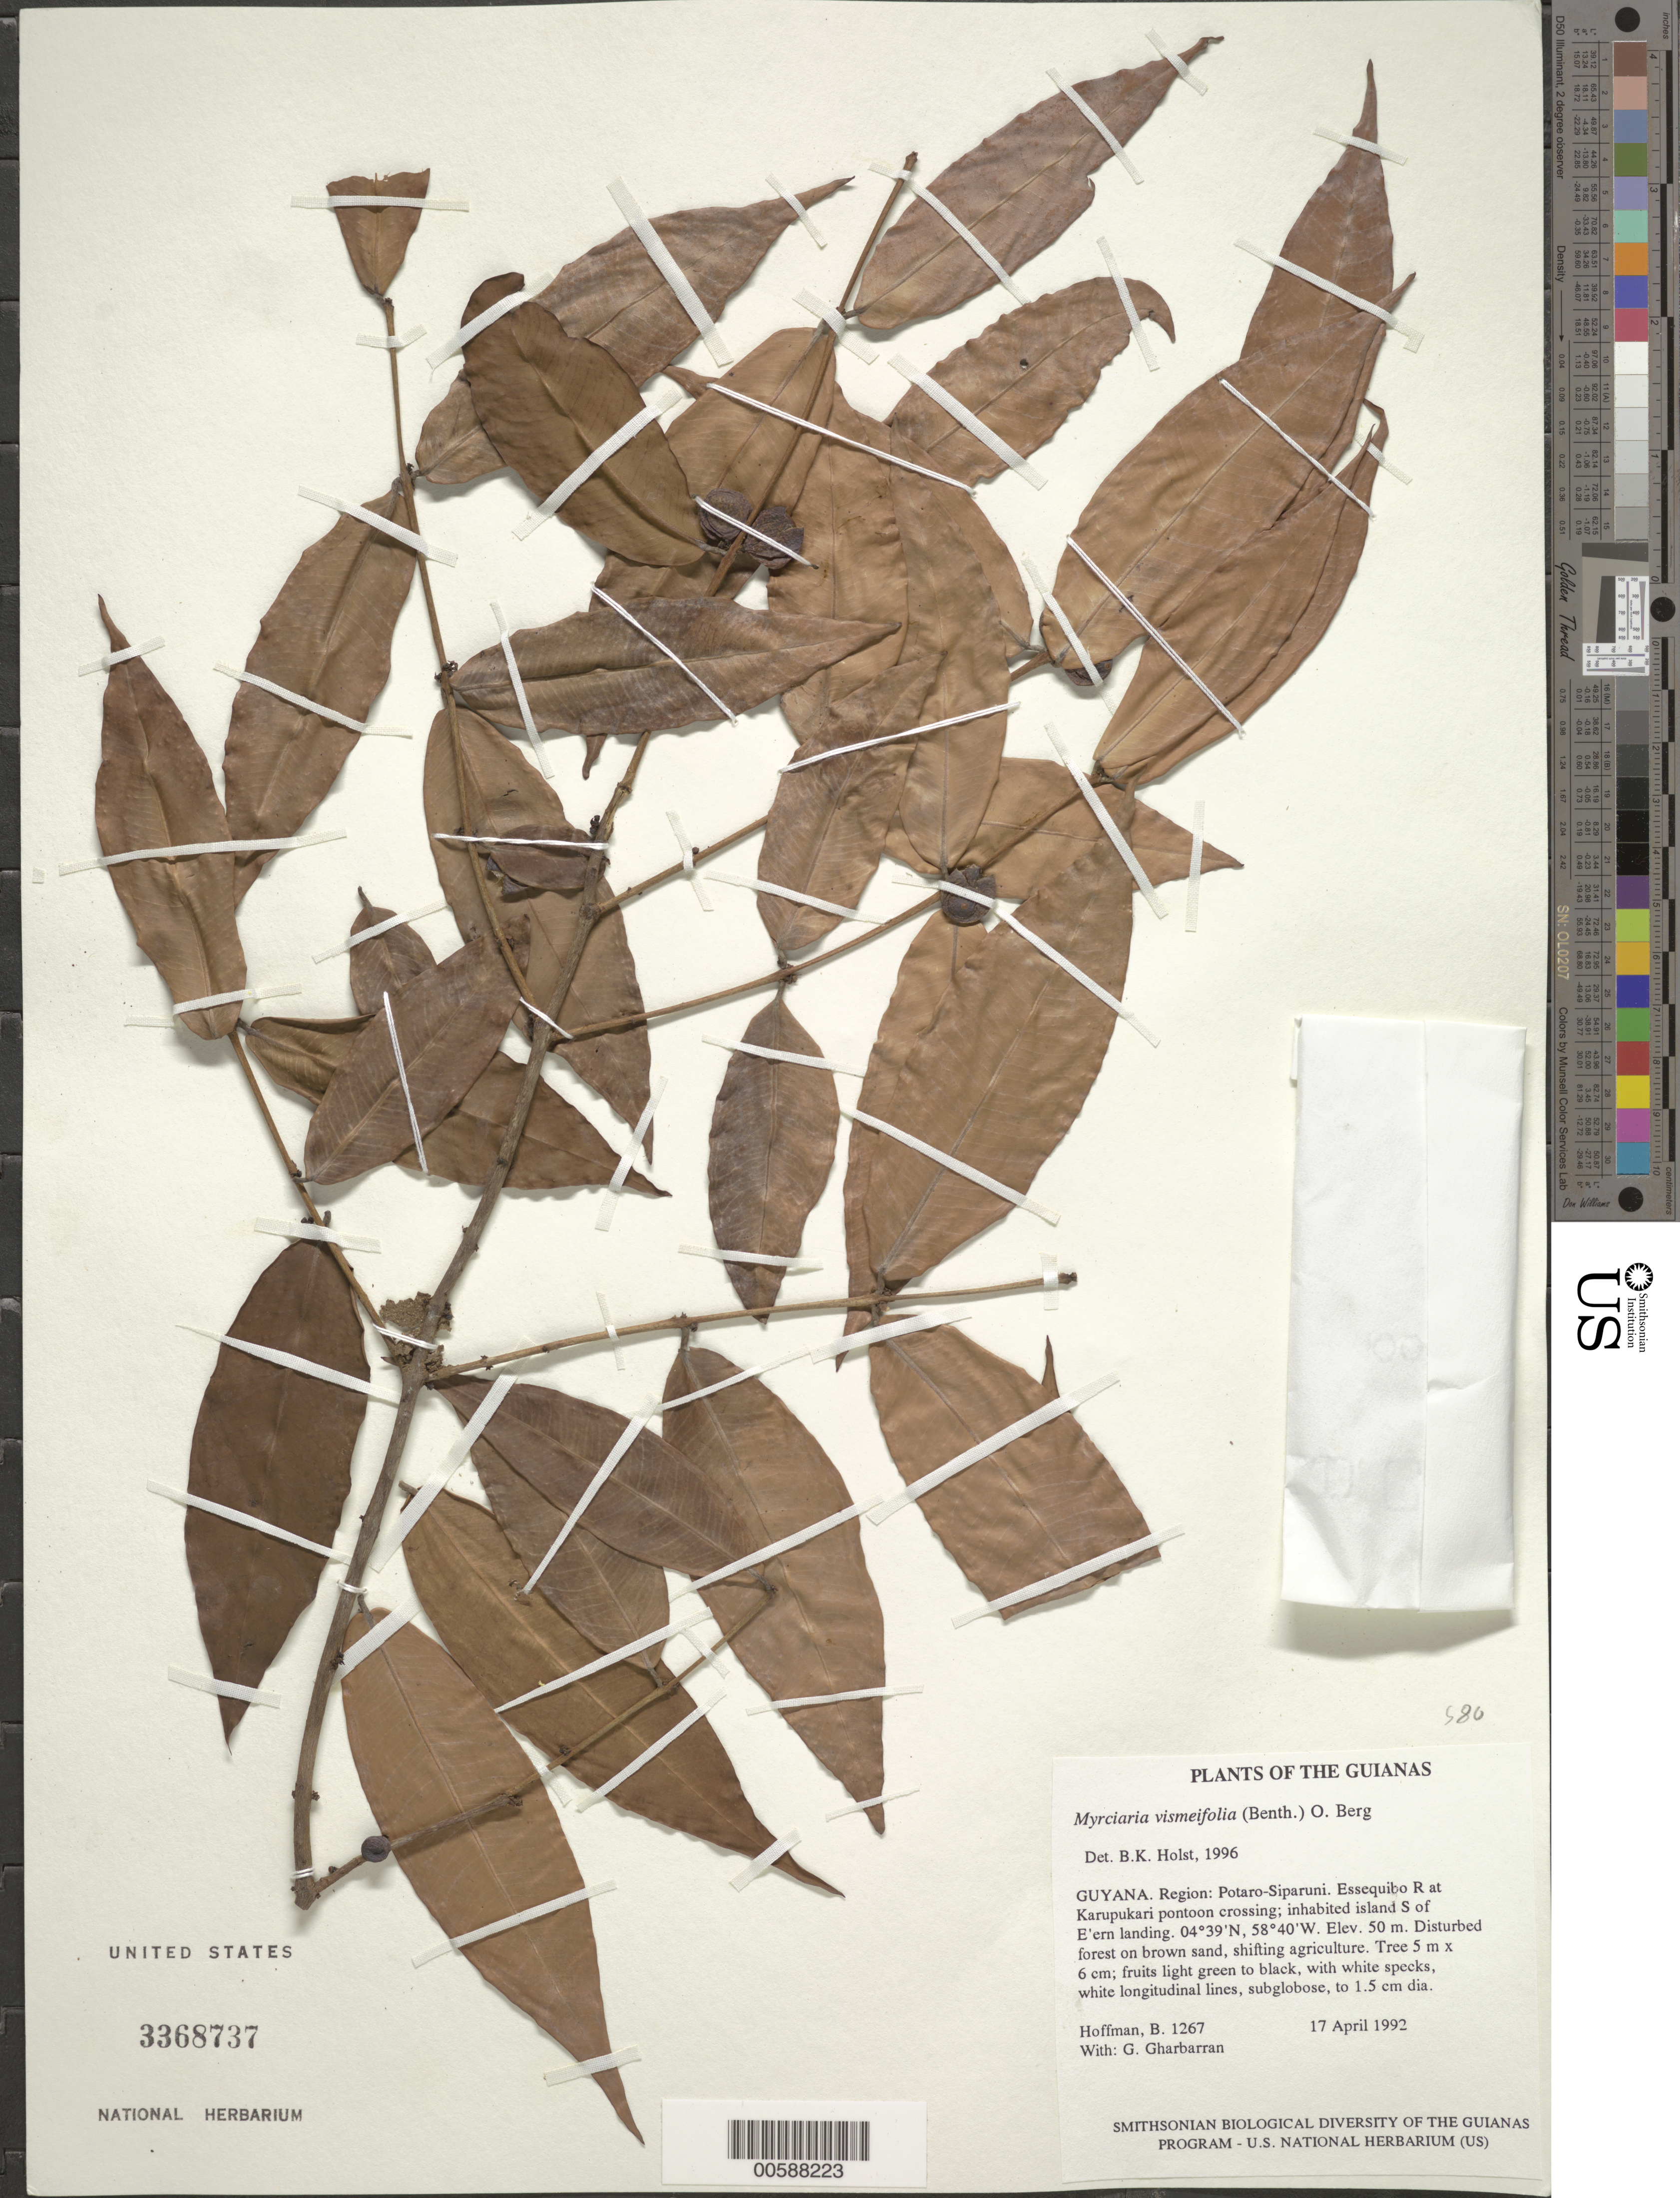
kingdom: Plantae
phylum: Tracheophyta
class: Magnoliopsida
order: Myrtales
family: Myrtaceae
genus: Myrciaria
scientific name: Myrciaria vismiifolia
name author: (Benth.) O. Berg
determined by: Holst, Bruce K.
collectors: B. Hoffman & G. Gharbarran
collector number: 1267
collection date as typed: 17 April 1992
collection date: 1992-04-17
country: Guyana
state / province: Potaro-Siparuni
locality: Essequibo River at Karupukari pontoon crossing; inhabited island S of Eastern landing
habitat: Disturbed forest on brown sand, shifting agriculture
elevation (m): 50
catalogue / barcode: US 3368737